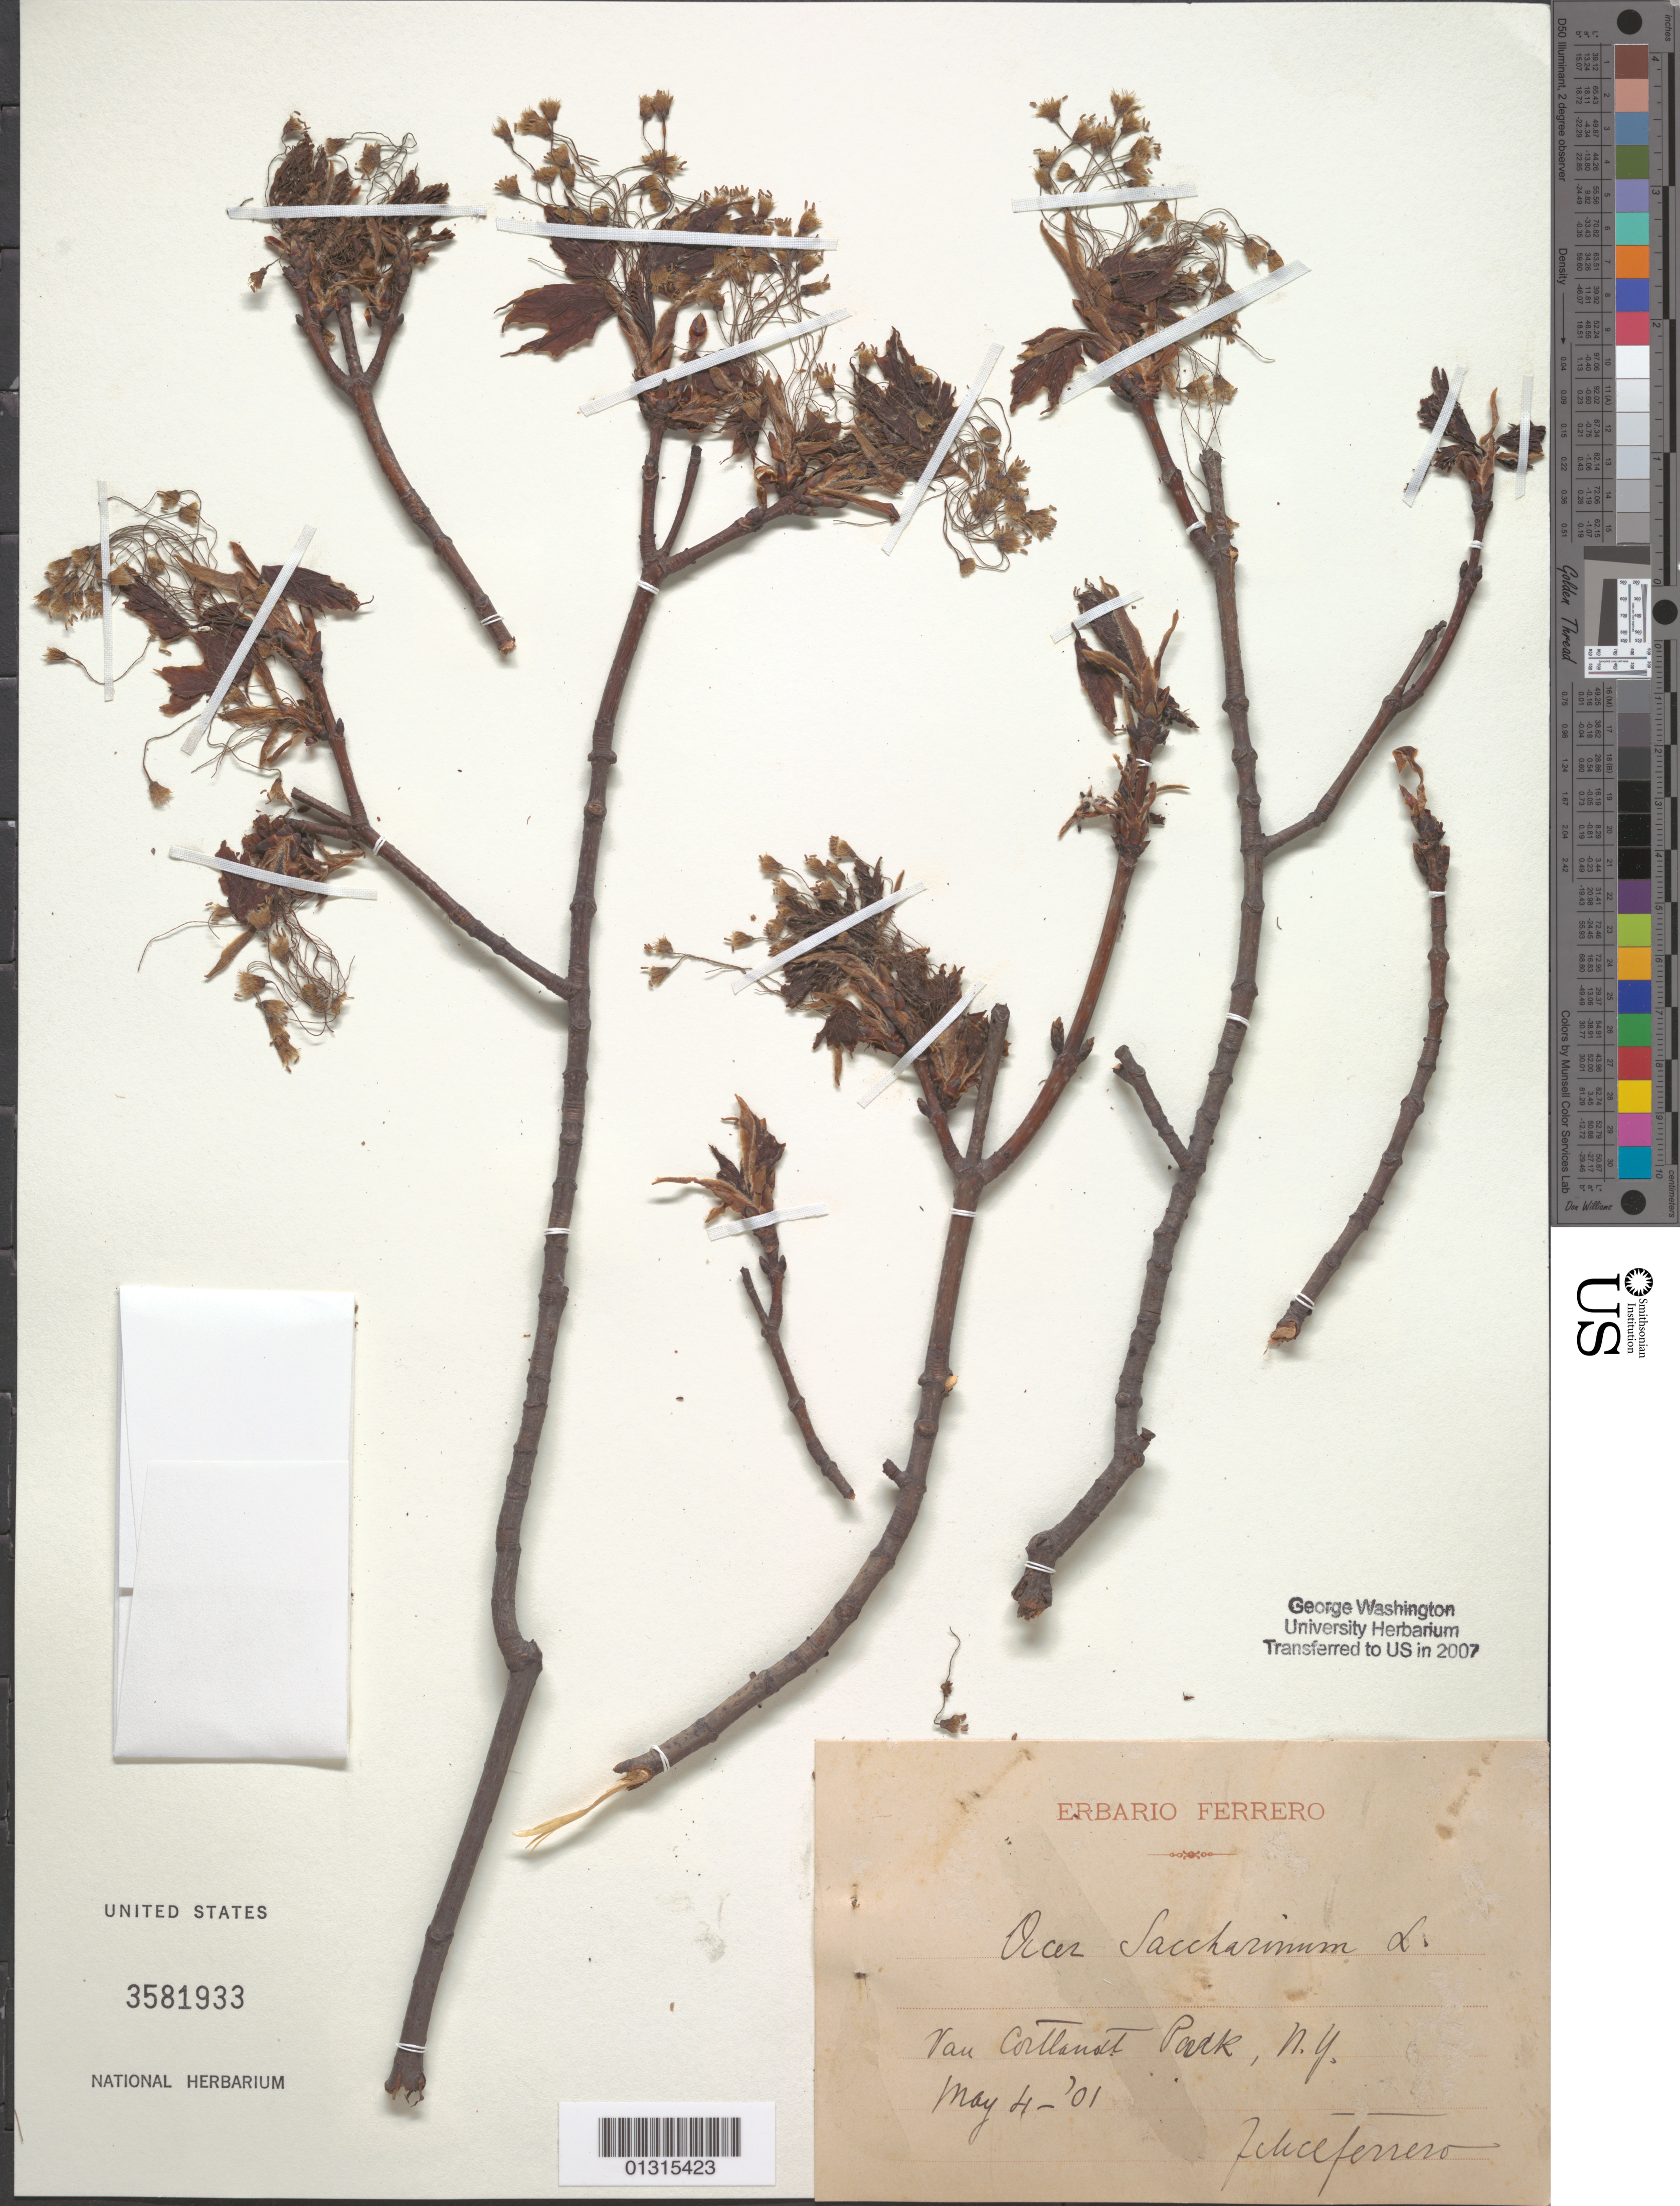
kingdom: Plantae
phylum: Tracheophyta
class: Magnoliopsida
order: Sapindales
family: Sapindaceae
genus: Acer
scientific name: Acer saccharinum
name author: L.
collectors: F. Ferrero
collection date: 1901-05-04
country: United States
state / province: New York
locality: Van Cortlandt Park [Bronx]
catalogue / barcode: US 3581933